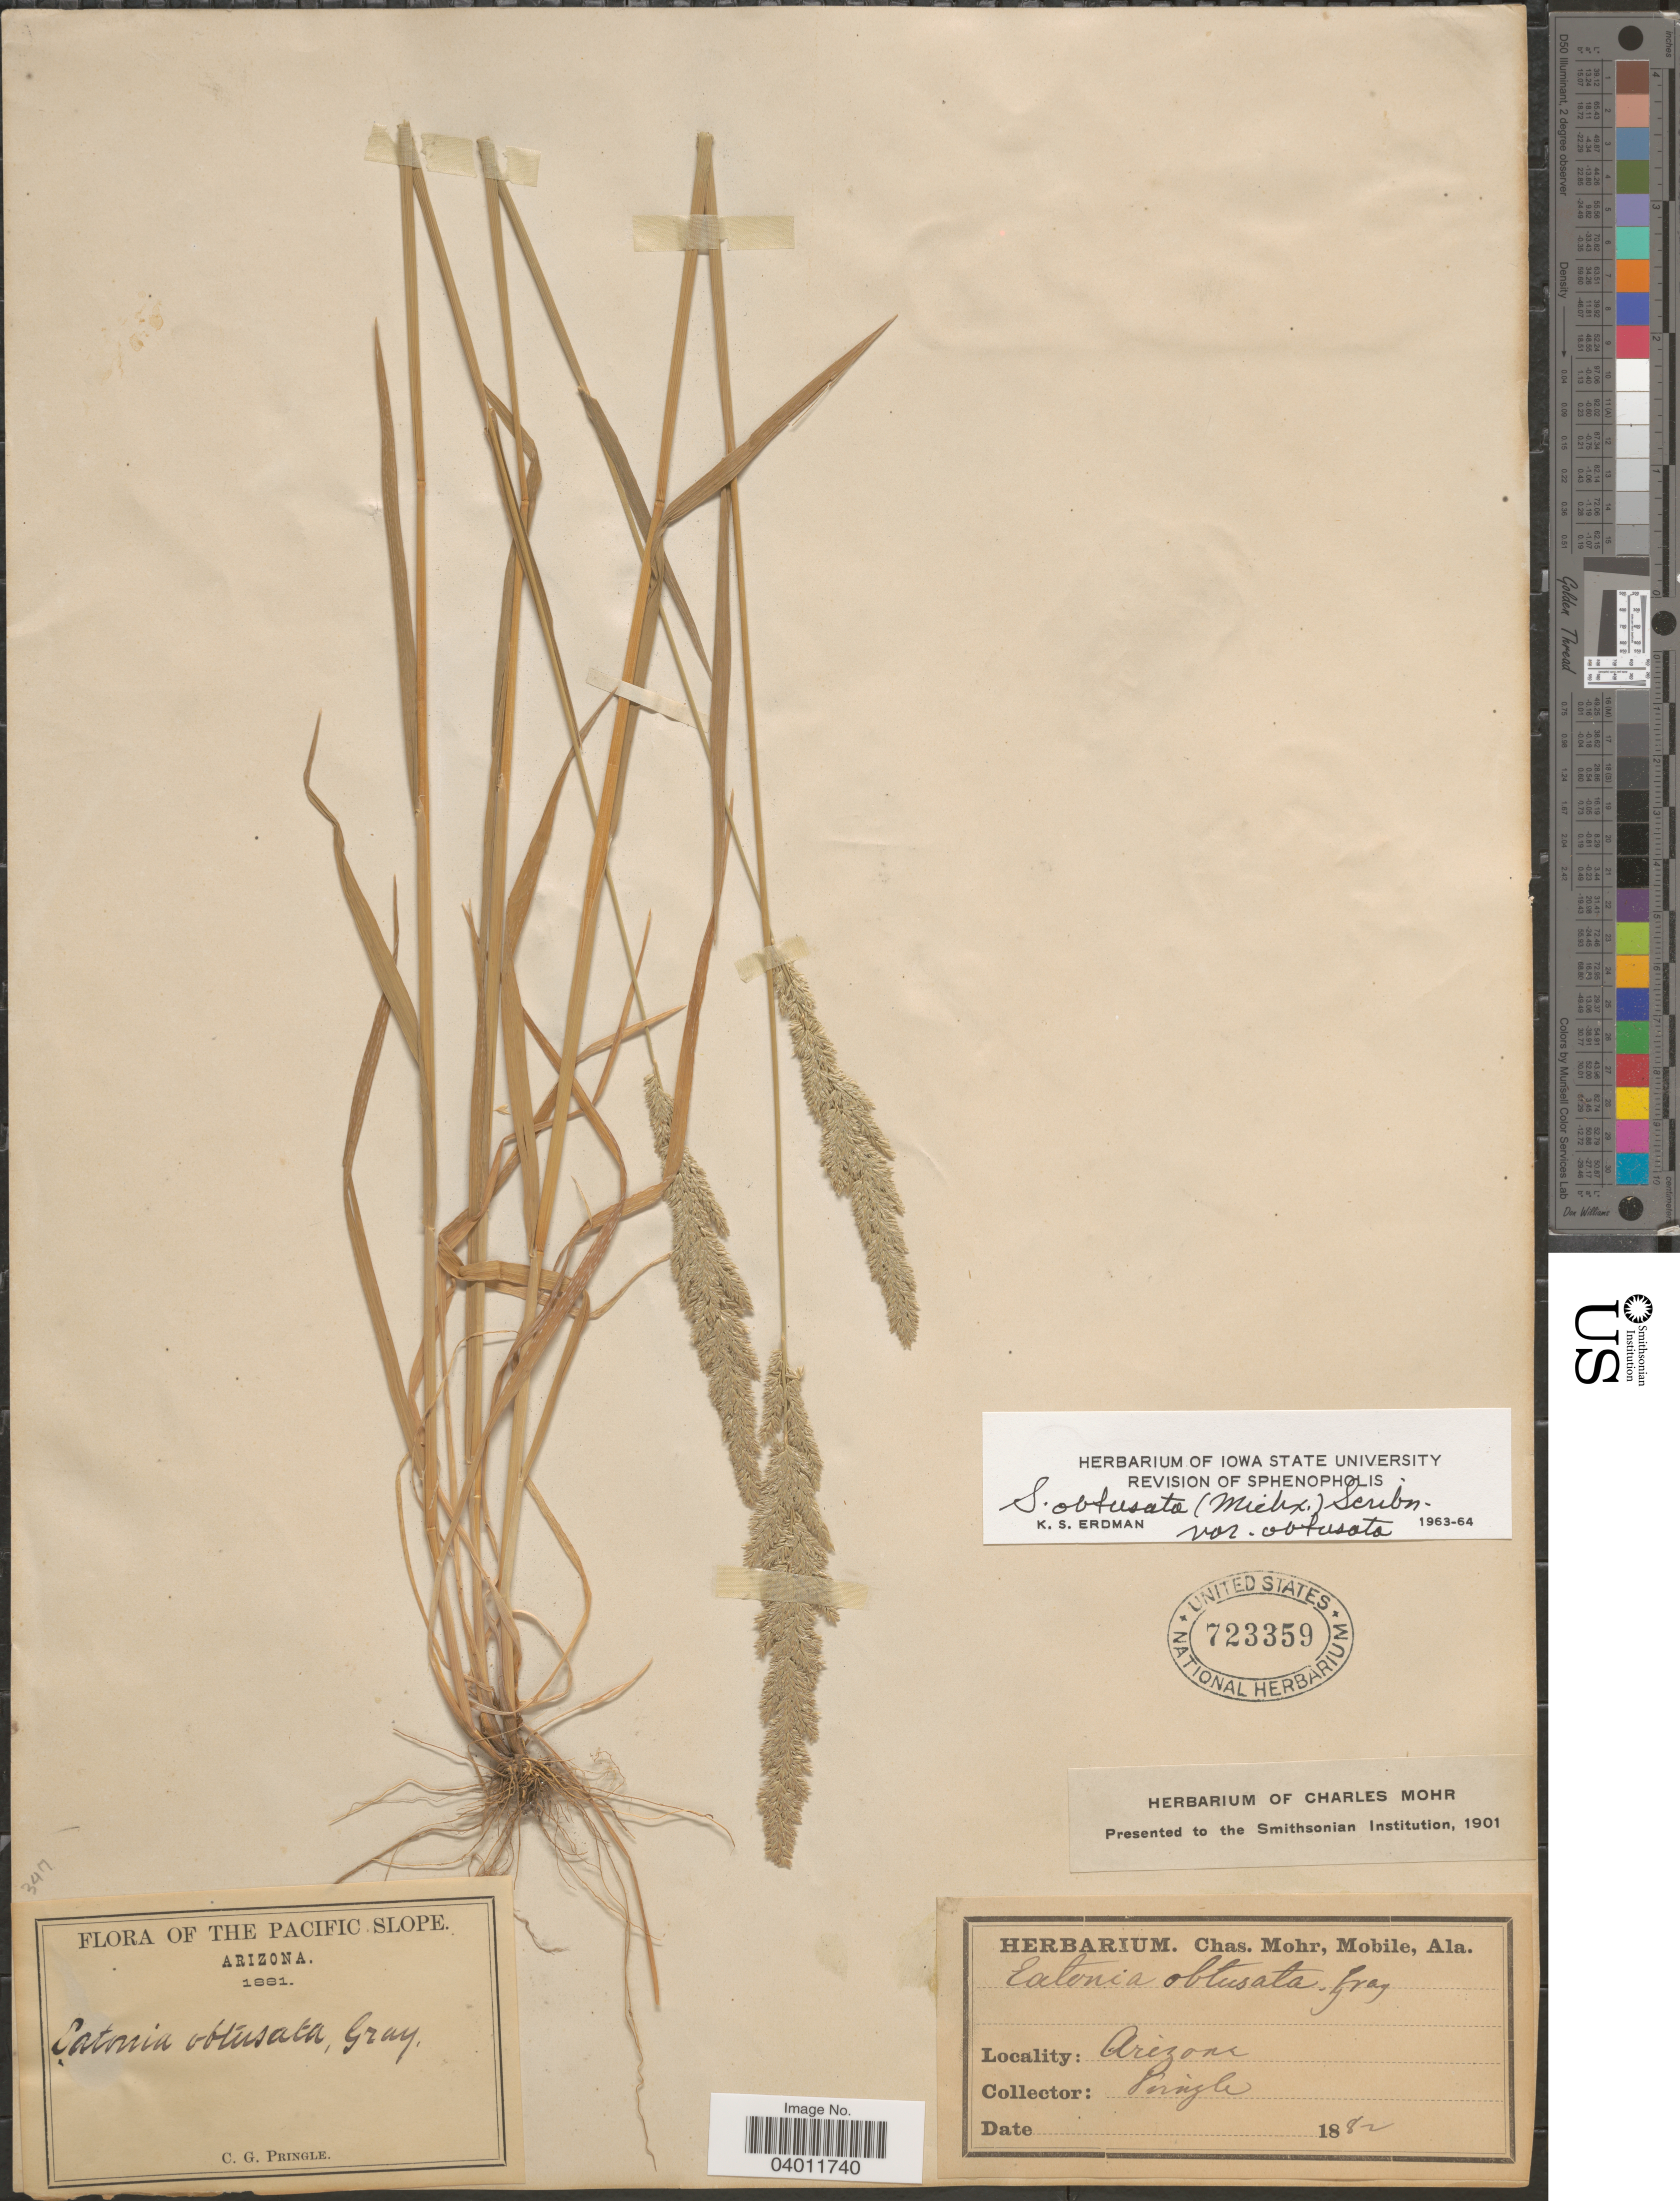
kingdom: Plantae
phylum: Tracheophyta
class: Liliopsida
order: Poales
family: Poaceae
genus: Sphenopholis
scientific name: Sphenopholis obtusata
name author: (Michx.) Scribn.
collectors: C. G. Pringle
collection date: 1882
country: United States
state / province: Arizona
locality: Pacific Slope.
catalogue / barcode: US 723359